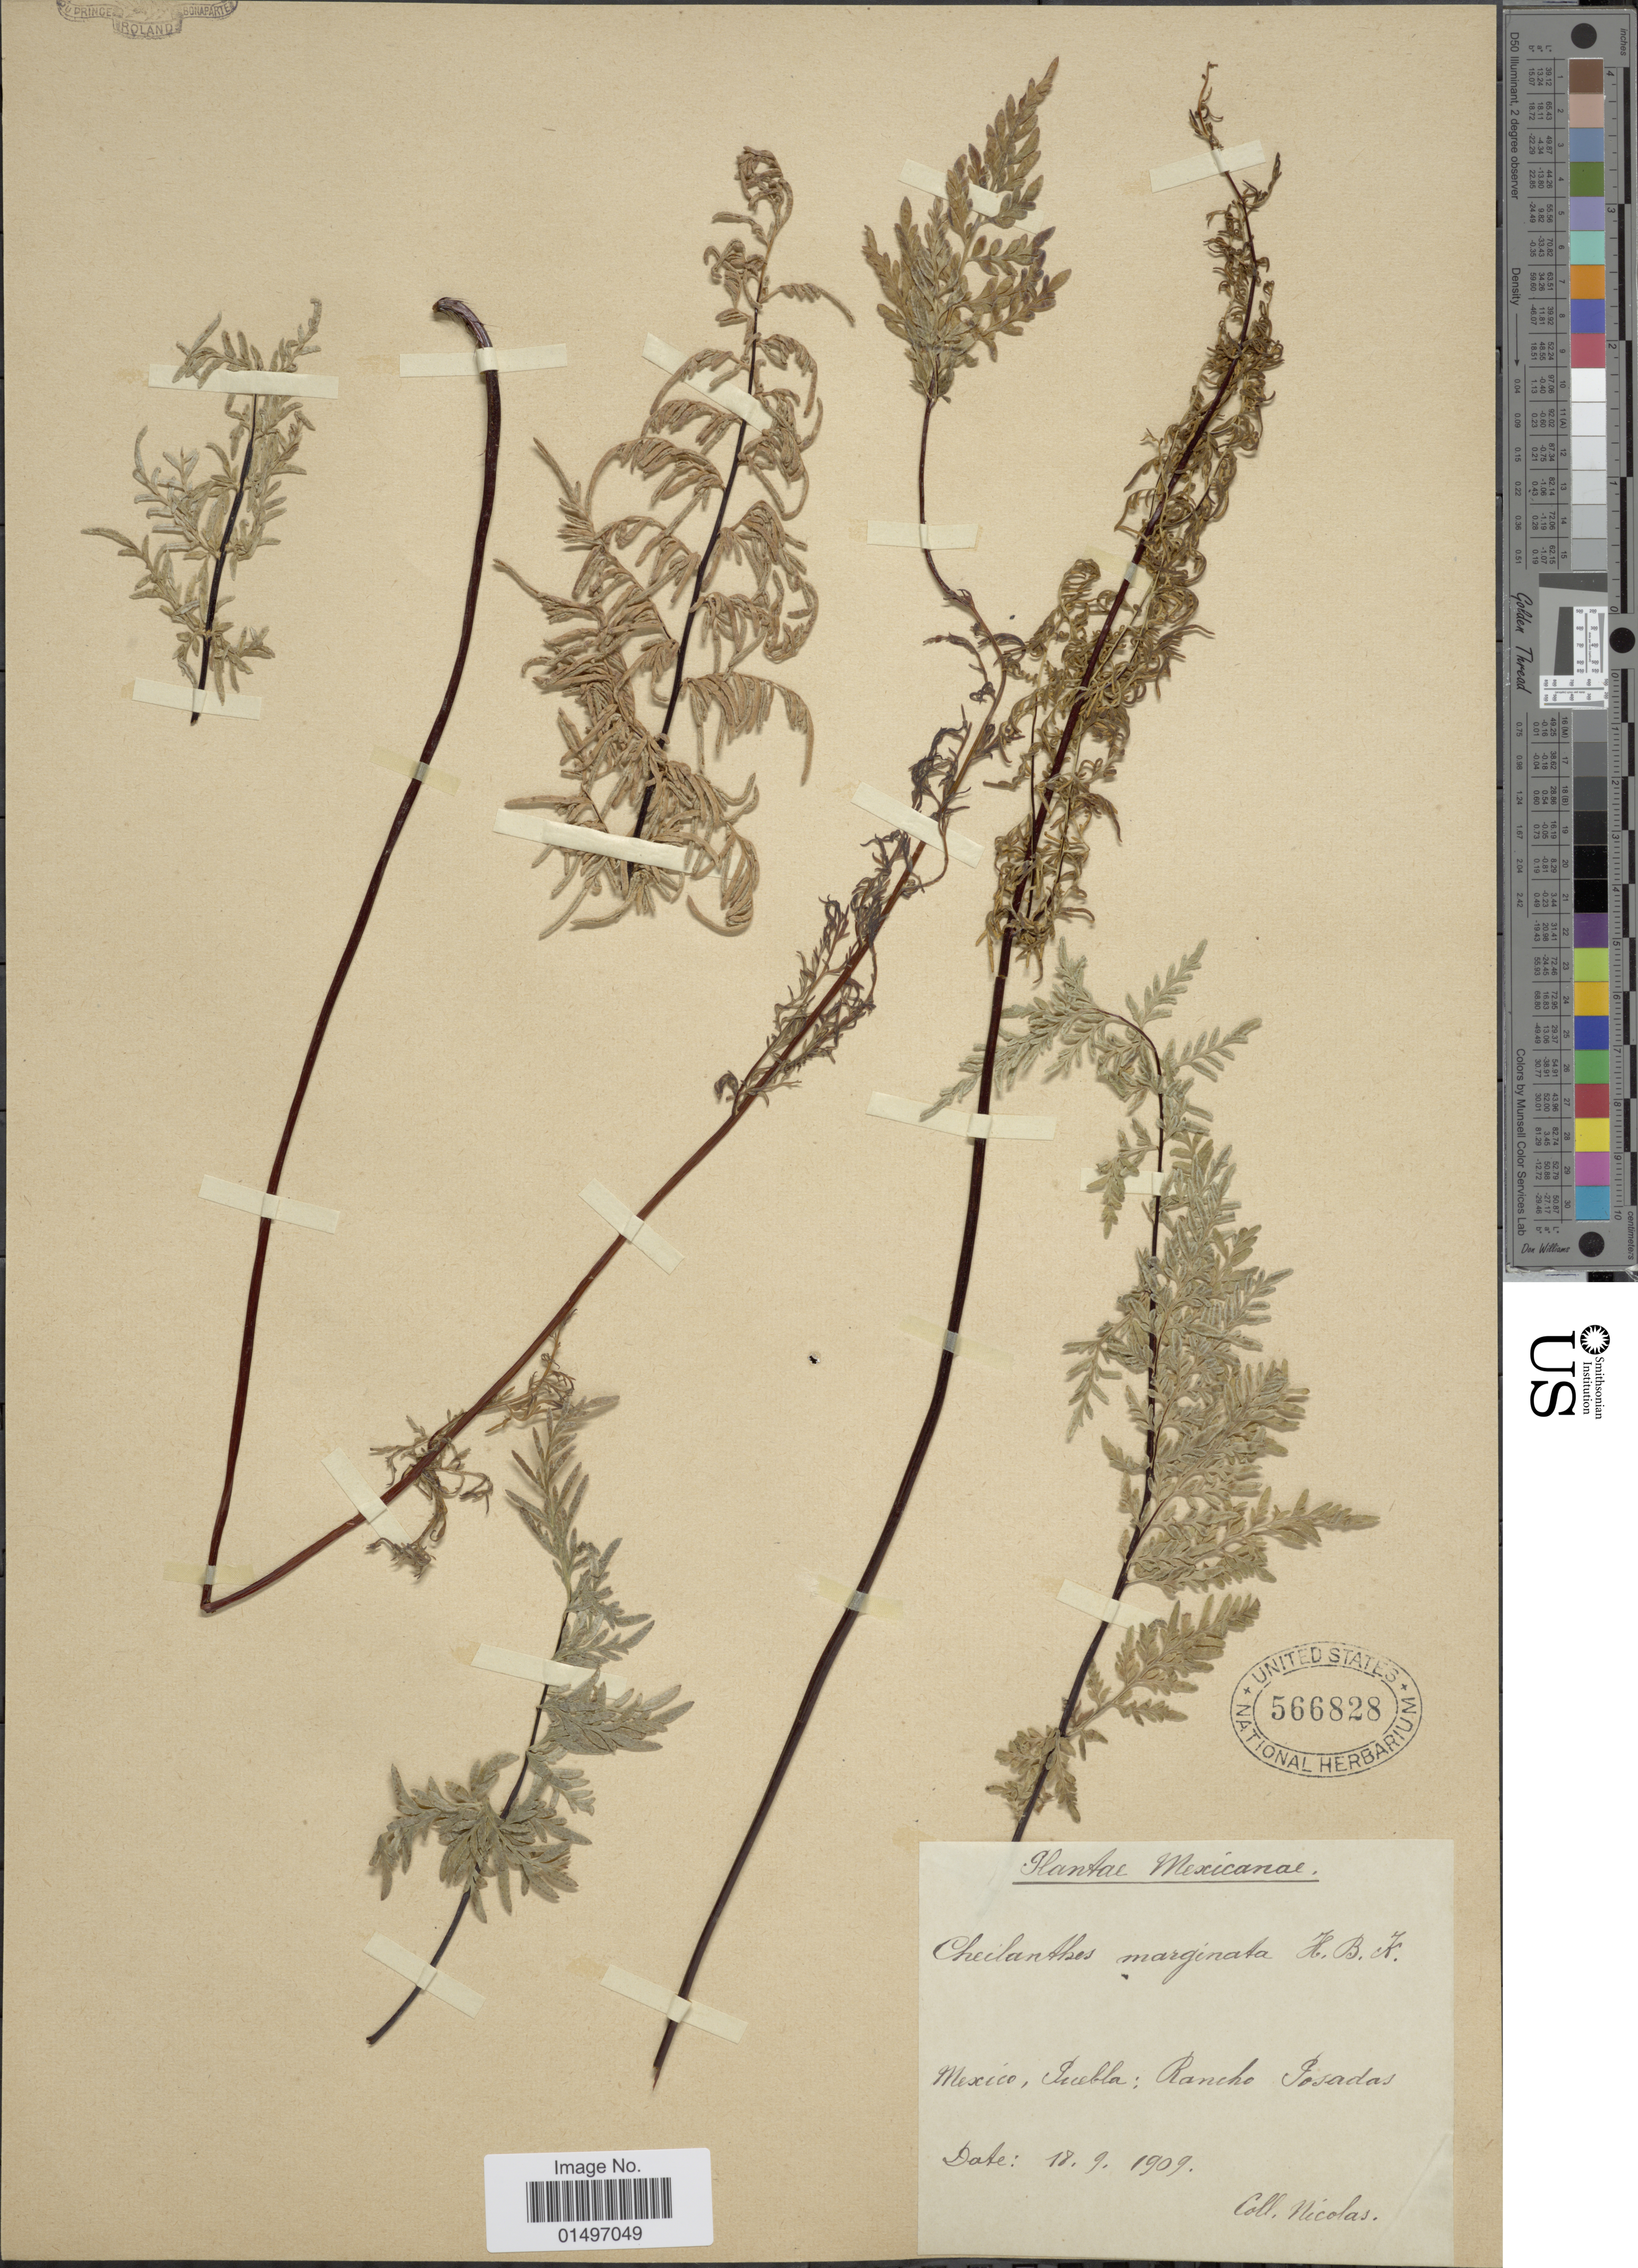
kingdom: Plantae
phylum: Tracheophyta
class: Polypodiopsida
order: Polypodiales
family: Pteridaceae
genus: Gaga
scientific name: Gaga hirsuta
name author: (Link) Fay W. Li & Windham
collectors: -. Nicolas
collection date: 1909-09-18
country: Mexico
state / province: Puebla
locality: Mexicanae, Rancho Posadas.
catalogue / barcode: US 566828